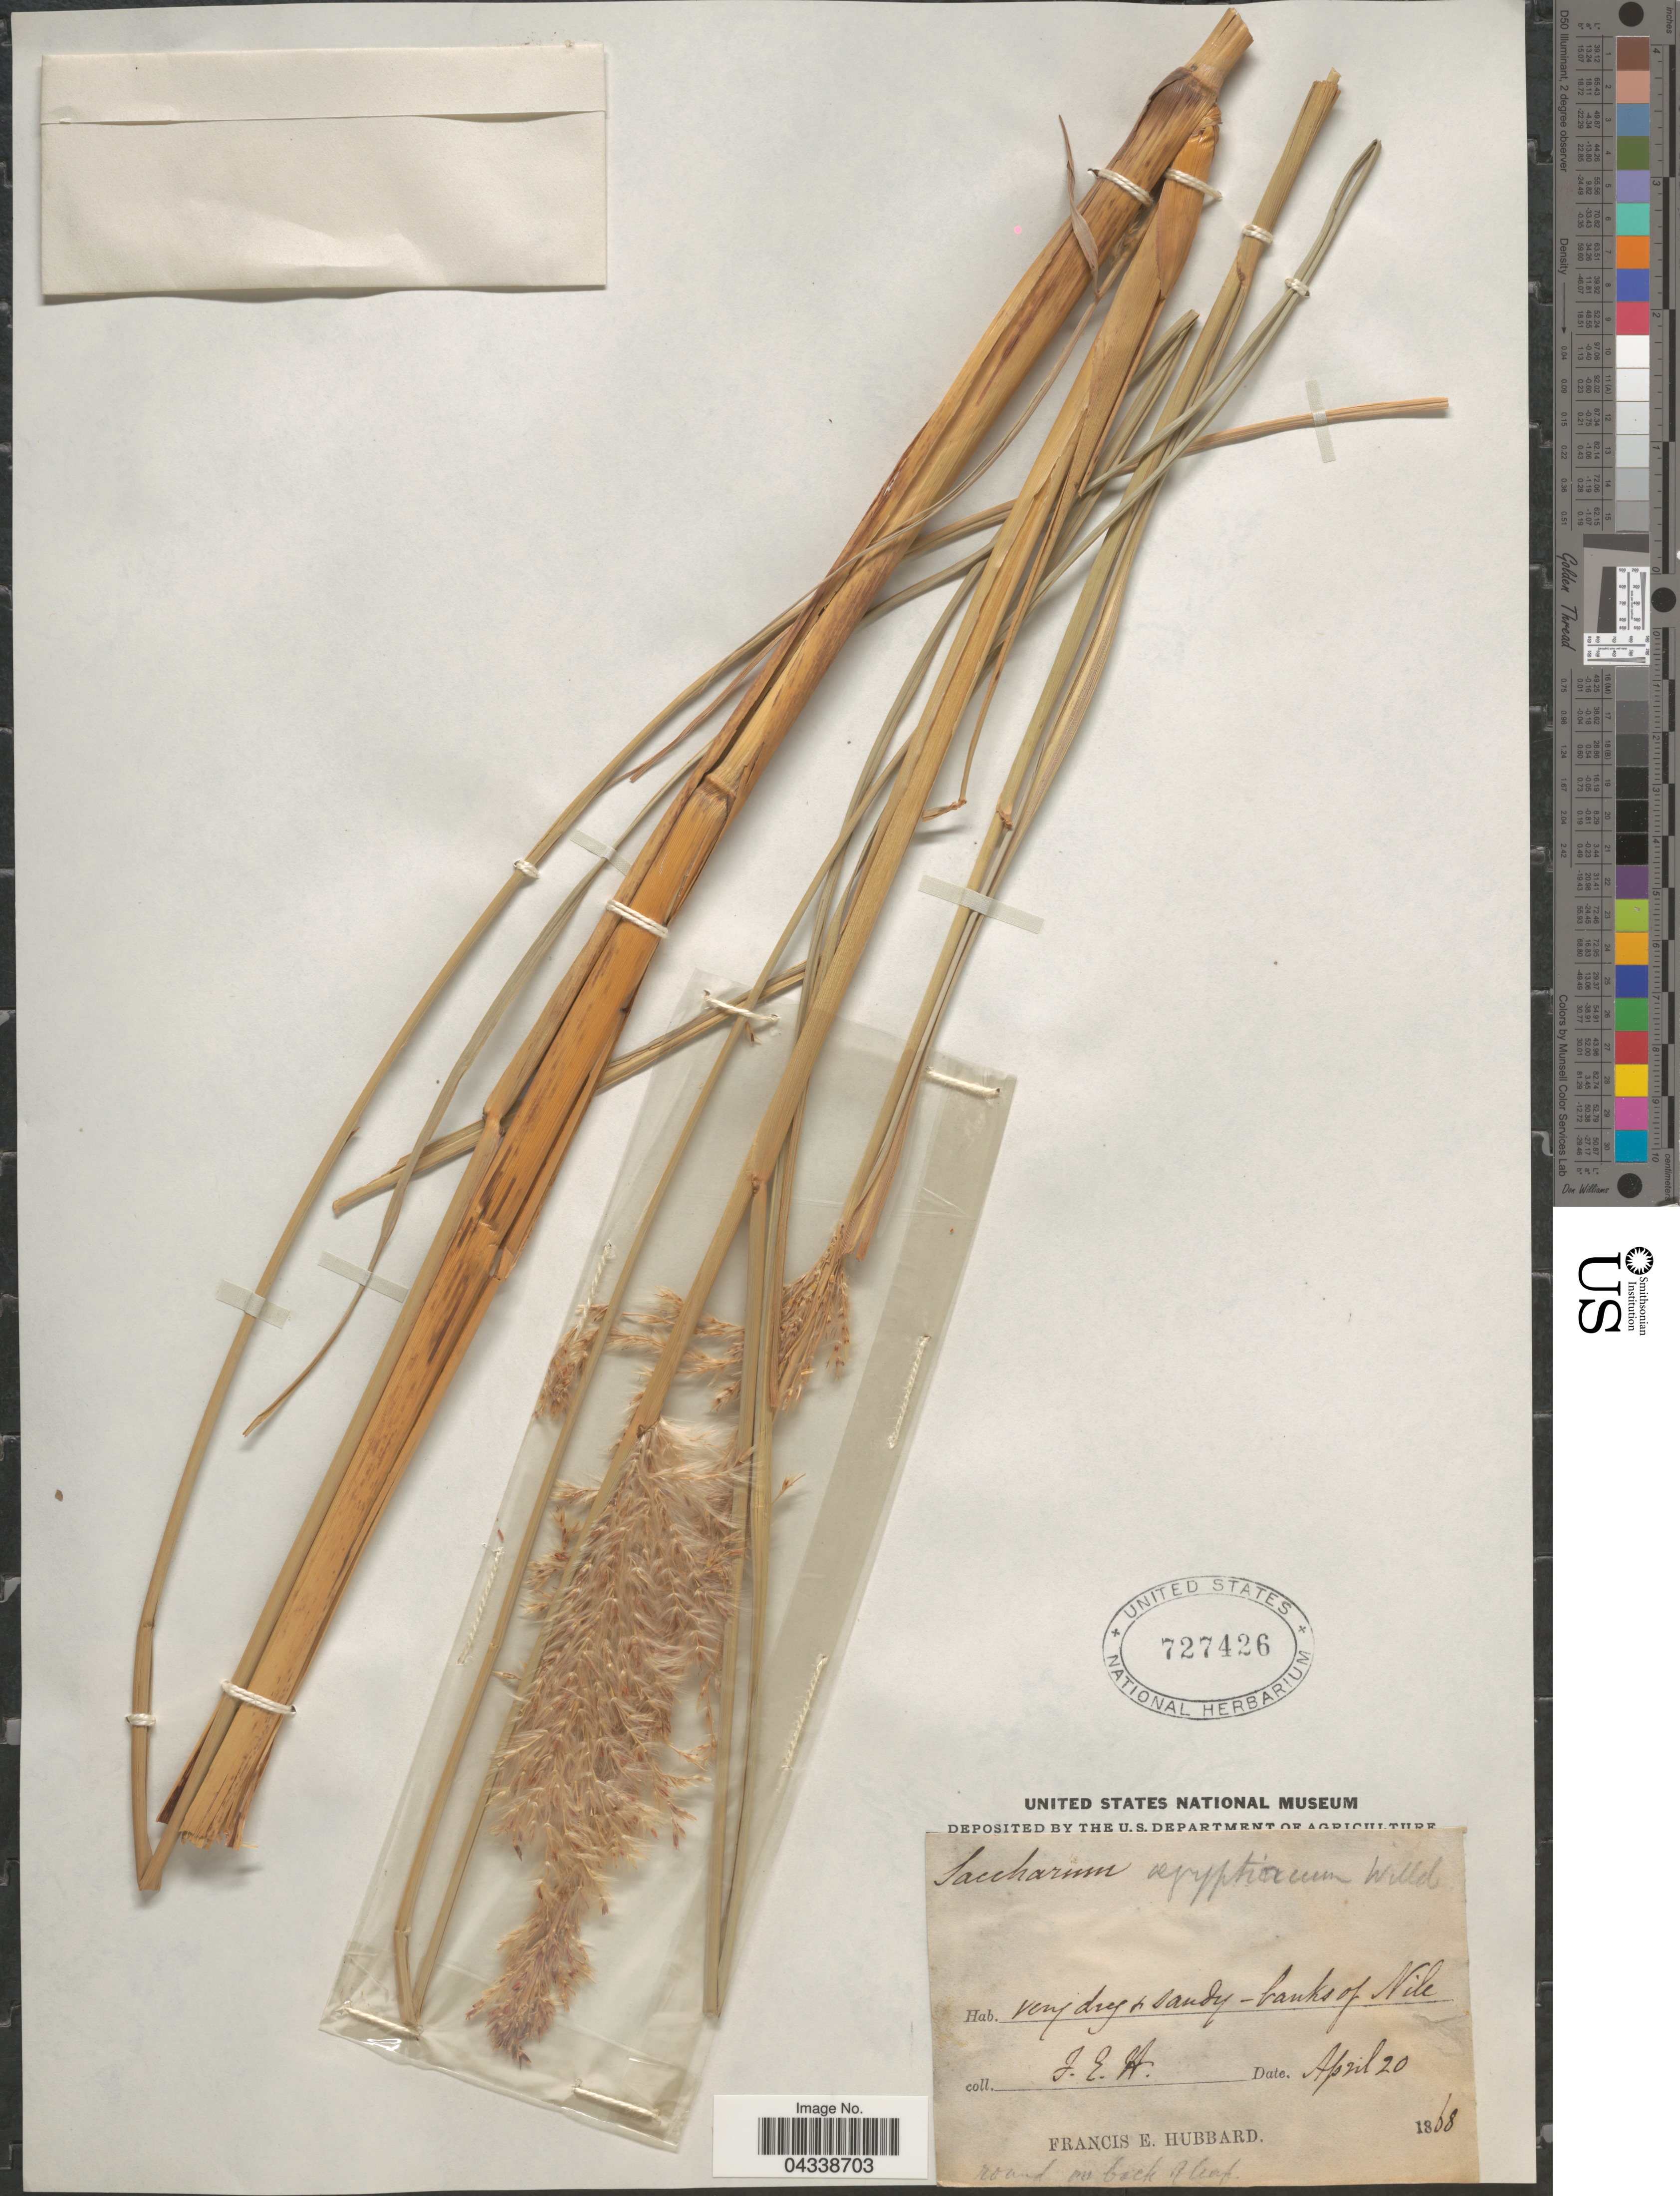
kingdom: Plantae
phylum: Tracheophyta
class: Liliopsida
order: Poales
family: Poaceae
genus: Saccharum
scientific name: Saccharum spontaneum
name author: L.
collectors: F. E. Hubbard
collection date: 1868-04-20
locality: Banks of Nile.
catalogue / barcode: US 727426